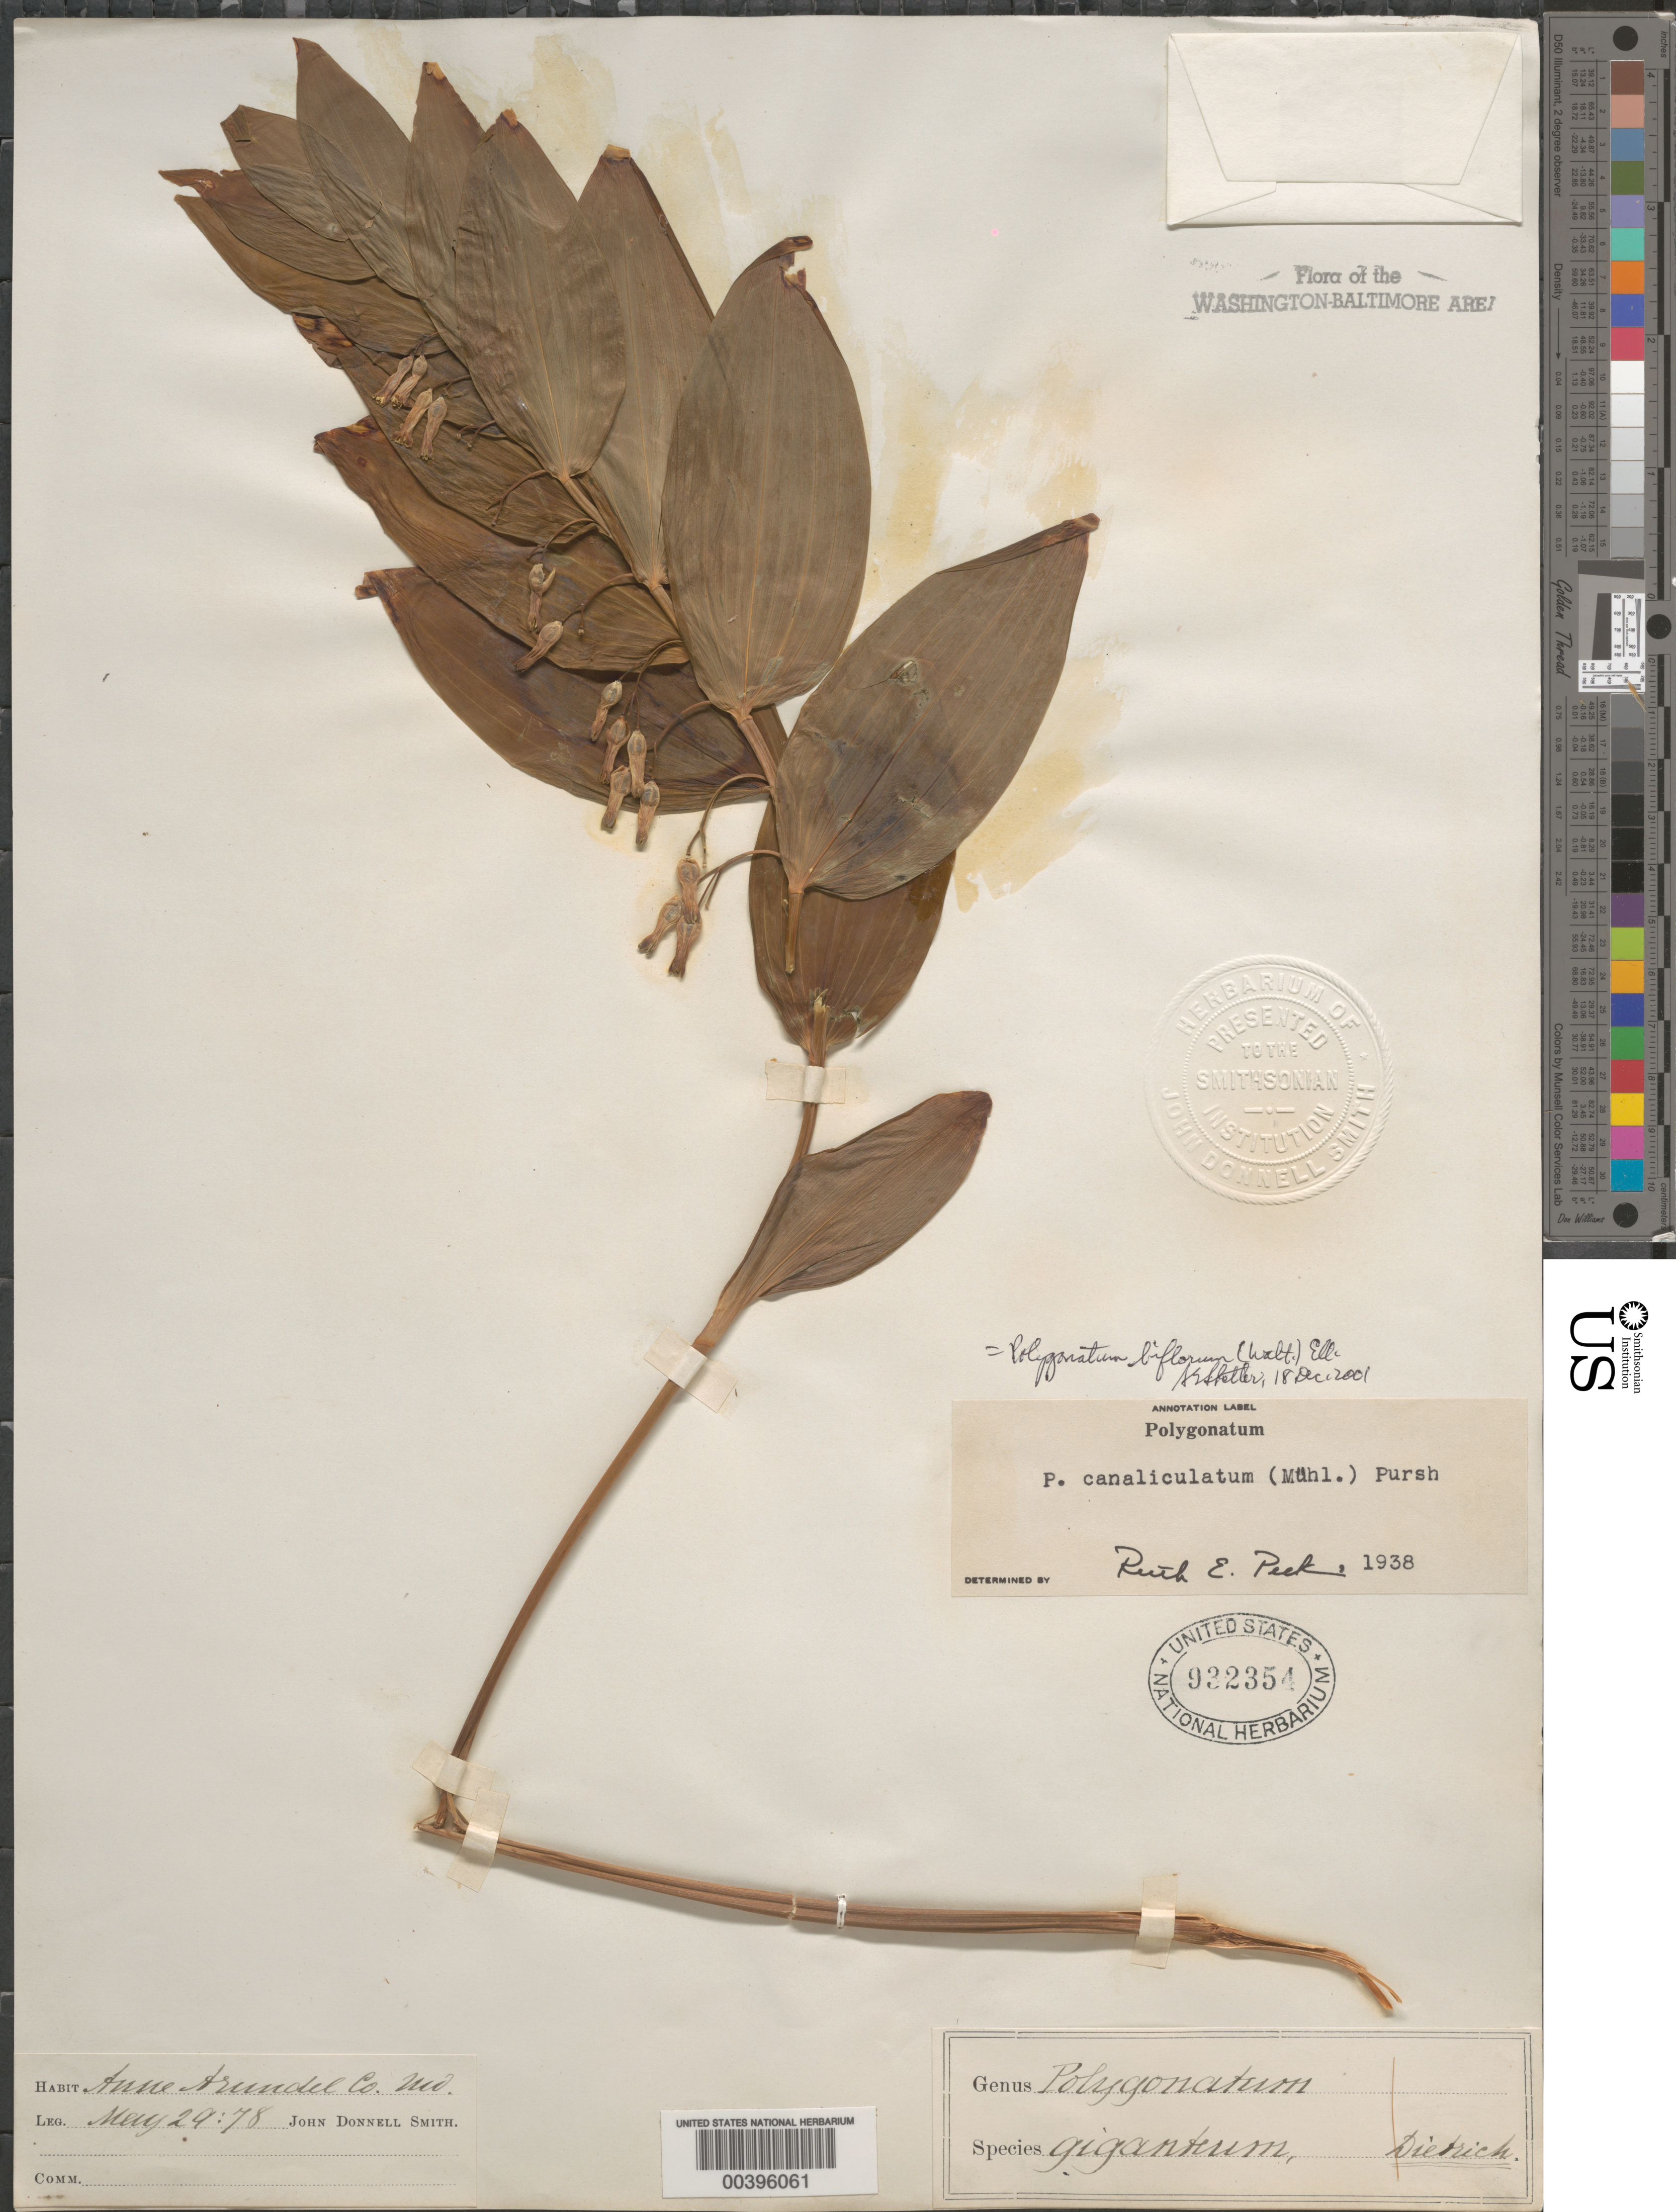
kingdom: Plantae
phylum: Tracheophyta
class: Liliopsida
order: Asparagales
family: Asparagaceae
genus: Polygonatum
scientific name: Polygonatum biflorum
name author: (Walter) Elliott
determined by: Shetler, Stanwyn G., (US), NMNH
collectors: J. Donnell Smith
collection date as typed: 29 May 1878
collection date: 1878-05-29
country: United States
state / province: Maryland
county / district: Anne Arundel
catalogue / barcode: US 932354